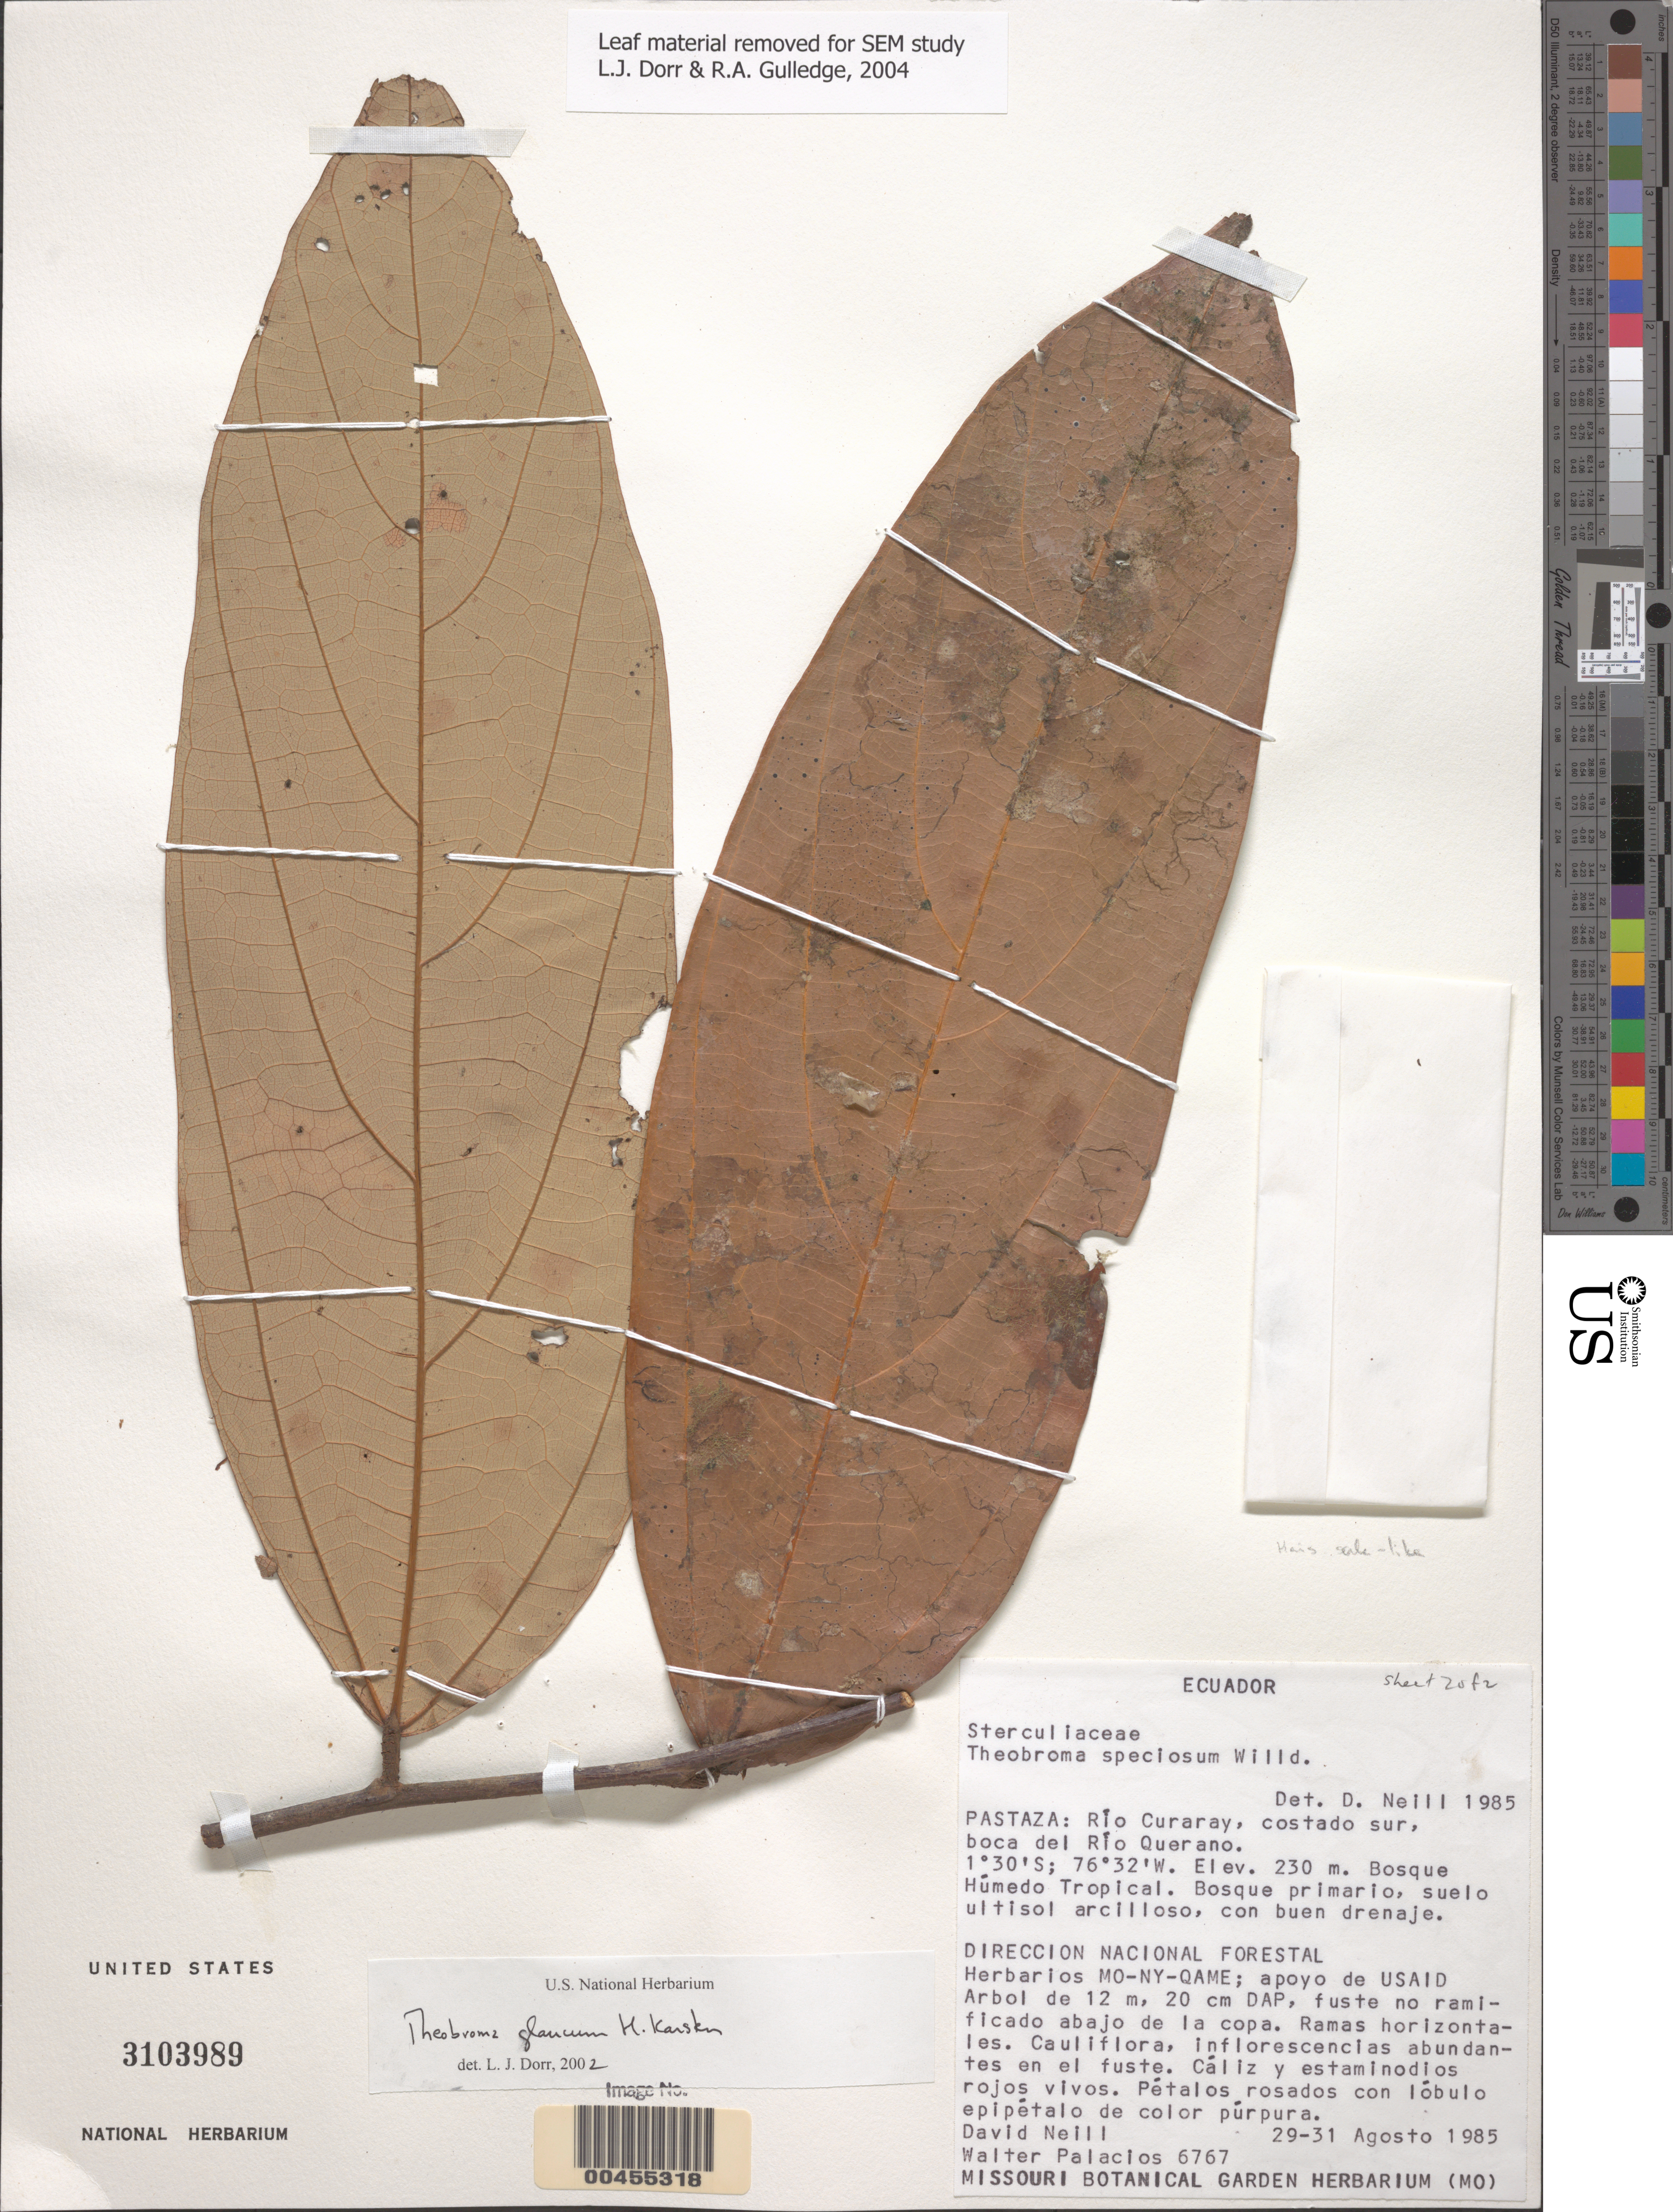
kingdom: Plantae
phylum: Tracheophyta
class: Magnoliopsida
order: Malvales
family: Malvaceae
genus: Theobroma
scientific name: Theobroma glaucum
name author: H. Karst.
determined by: Dorr, L. J., (BOT), Smithsonian Institution - National Museum of Natural History (UNITED STATES)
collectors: D. A. Neill & W. Palacios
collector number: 6767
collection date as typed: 29 Aug 1985 to 31 Aug 1985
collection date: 1985-08-29/1985-08-31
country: Ecuador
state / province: Pastaza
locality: Río Curaray, Costada sur, Boca del Río Querano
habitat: Bosque Húmedo Tropical. Bosque primario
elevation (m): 230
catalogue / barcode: US 3103989